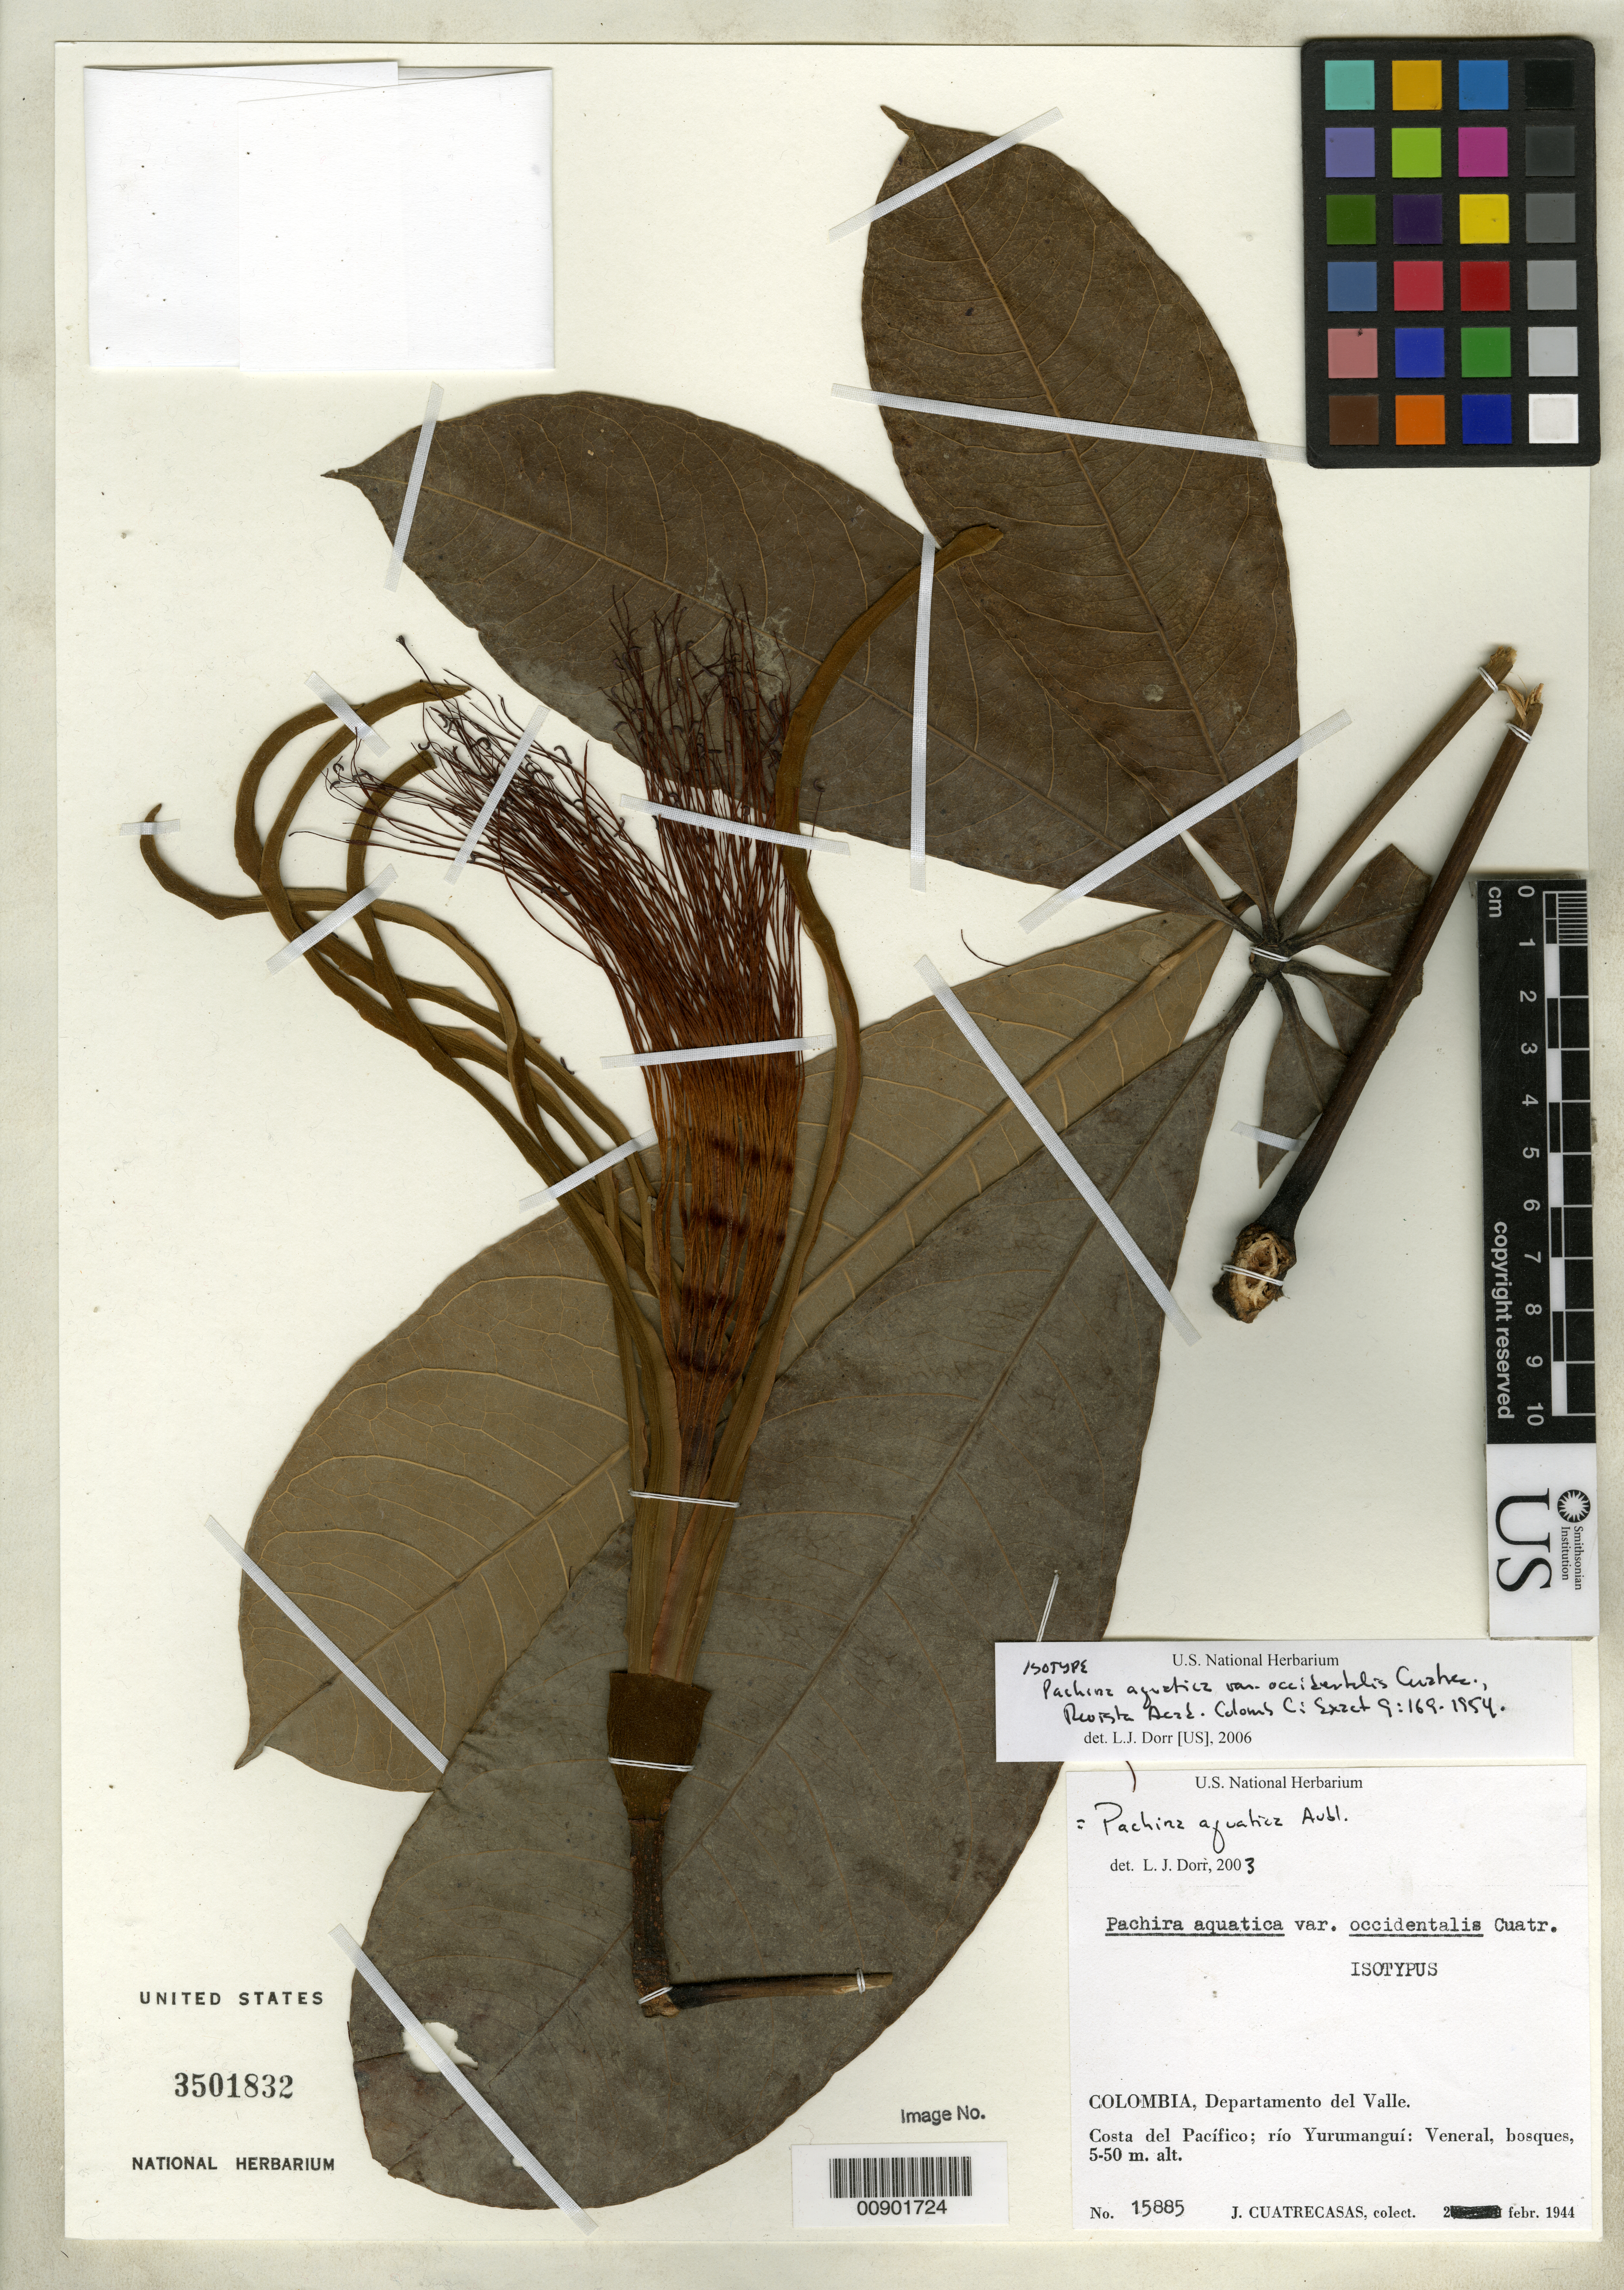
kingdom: Plantae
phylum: Tracheophyta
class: Magnoliopsida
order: Malvales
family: Malvaceae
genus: Pachira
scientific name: Pachira aquatica var. occidentalis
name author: Cuatrec.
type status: Isotype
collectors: J. Cuatrecasas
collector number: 15885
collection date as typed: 02 Feb 1944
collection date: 1944-02-02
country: Colombia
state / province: Valle del Cauca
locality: Costa del pacífico; río Yurumanguí: Veneral.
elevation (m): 5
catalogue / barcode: US 3501832